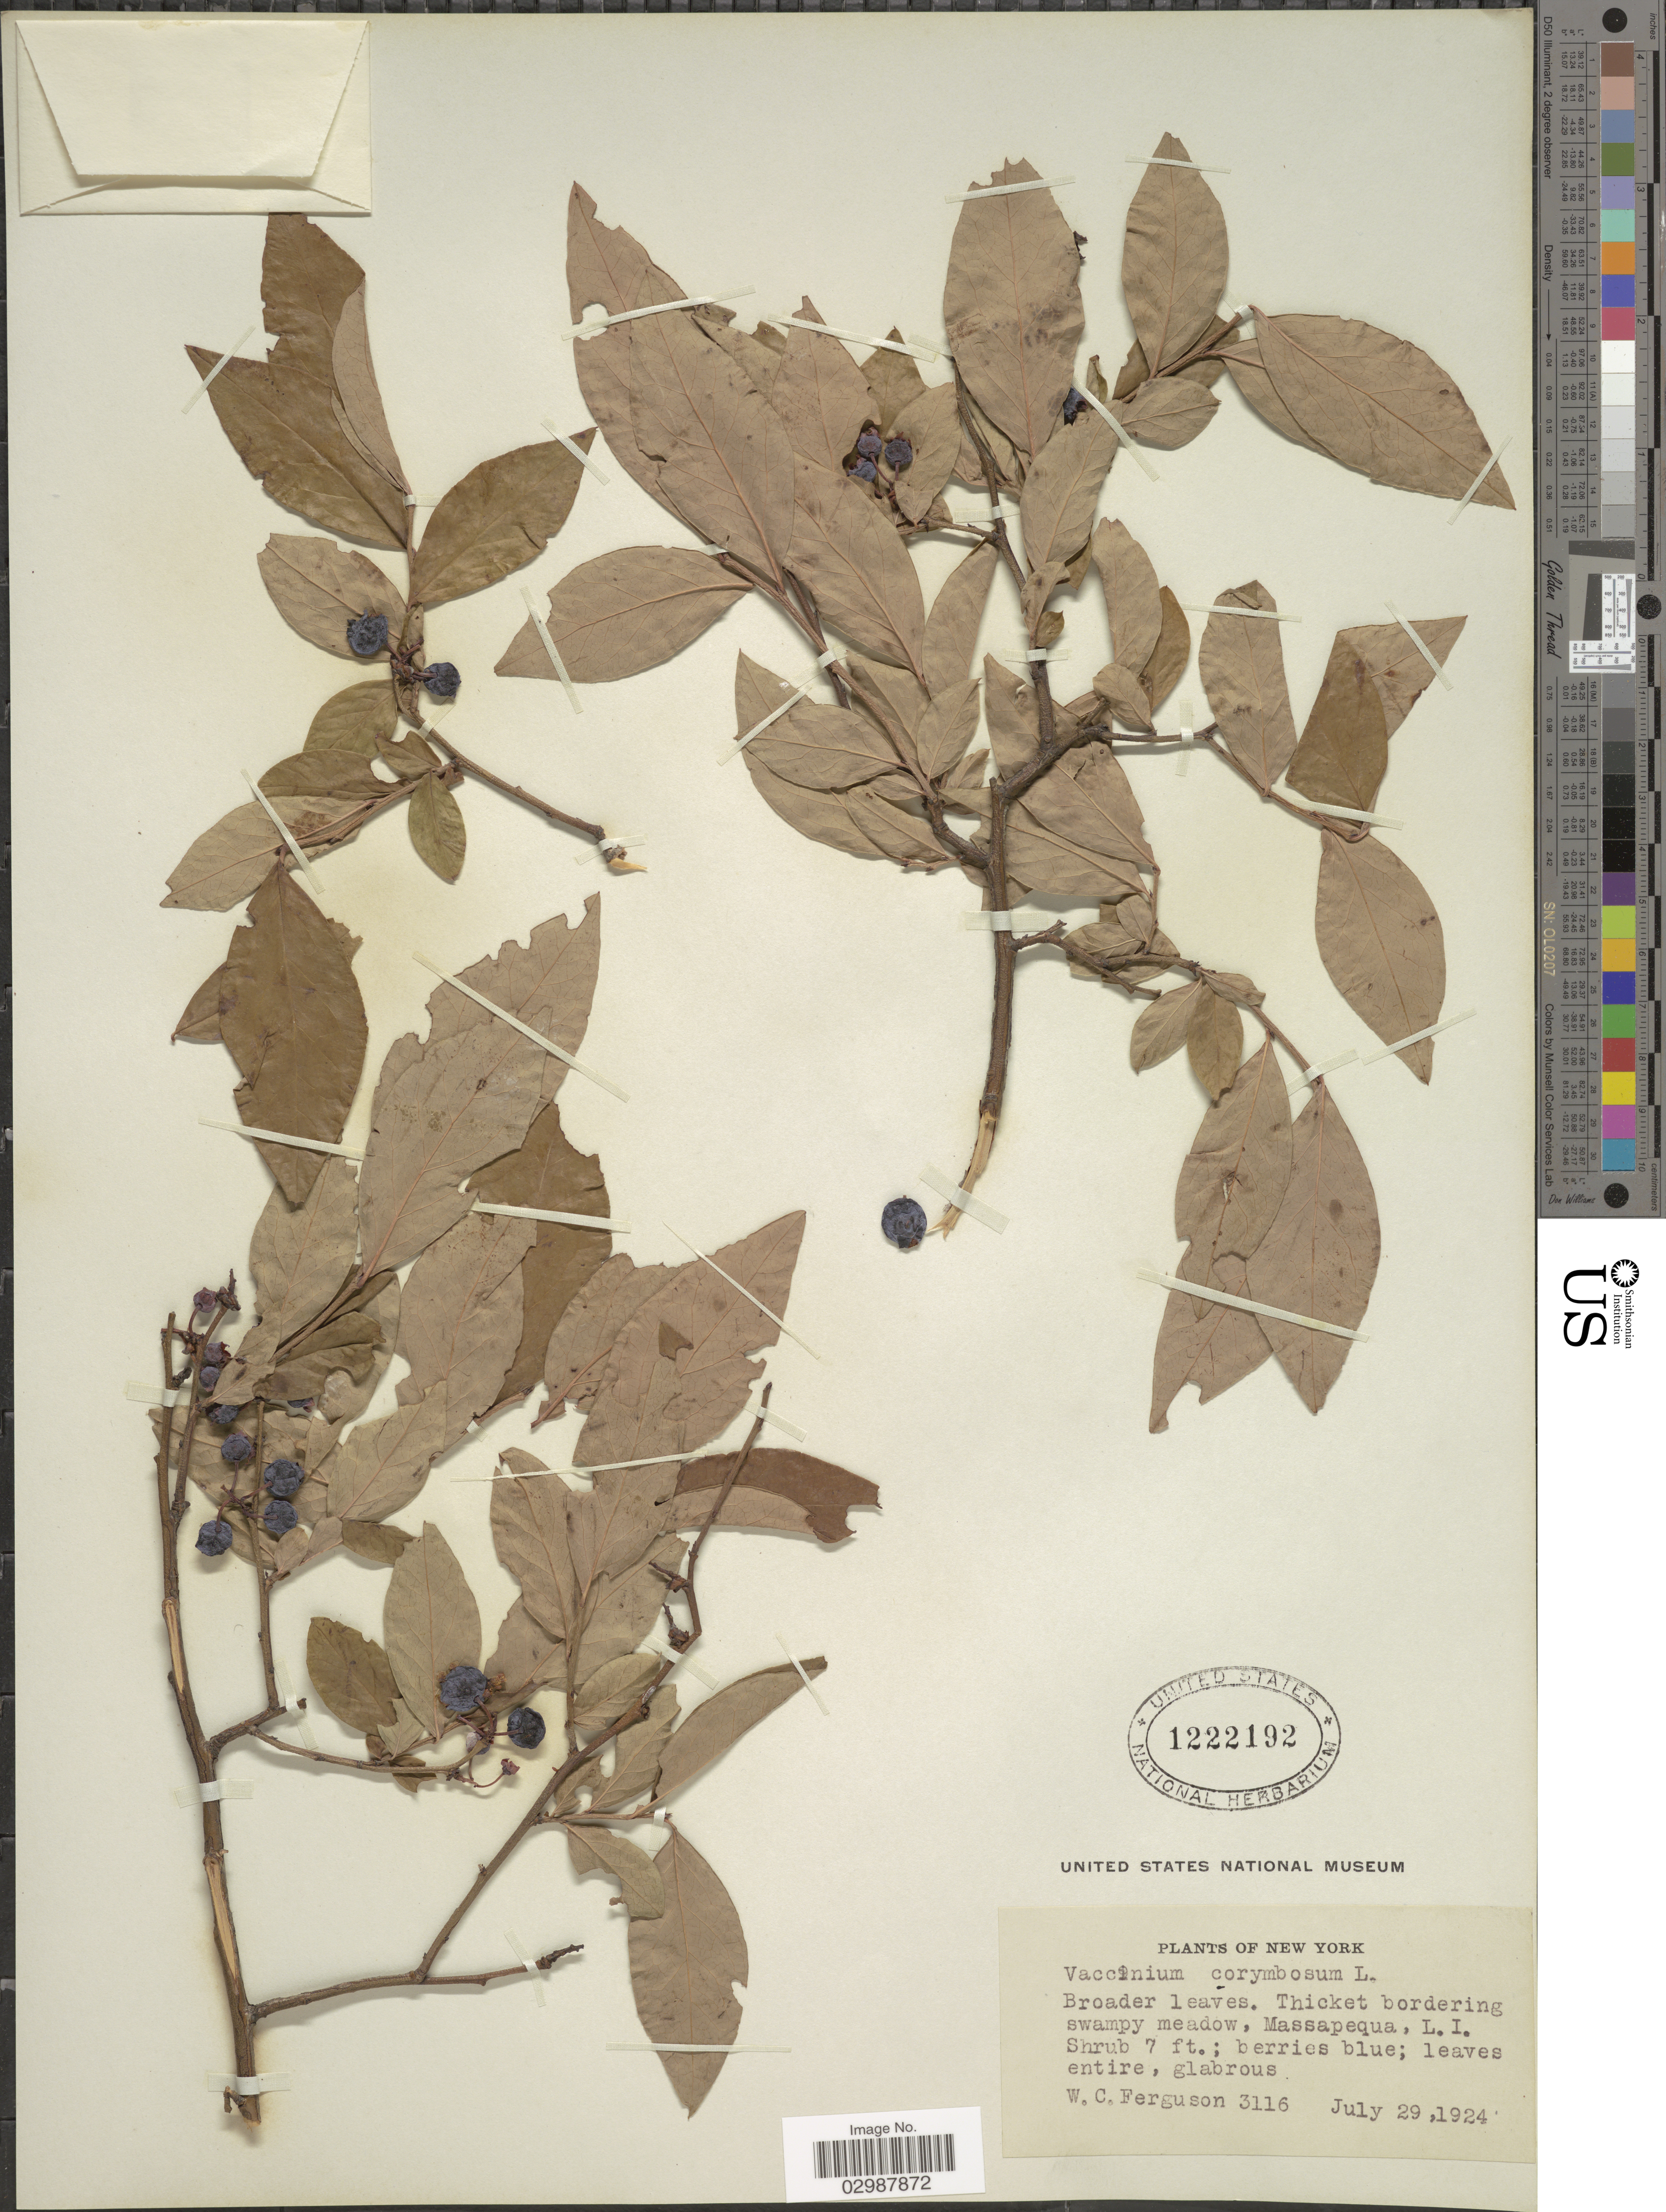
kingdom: Plantae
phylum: Tracheophyta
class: Magnoliopsida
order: Ericales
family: Ericaceae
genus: Vaccinium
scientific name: Vaccinium corymbosum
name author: L.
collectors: W. Ferguson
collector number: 3116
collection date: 1924-07-29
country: United States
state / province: New York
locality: Thicket bordering swampy meadow, Massapequa, L. I.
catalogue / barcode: US 1222192